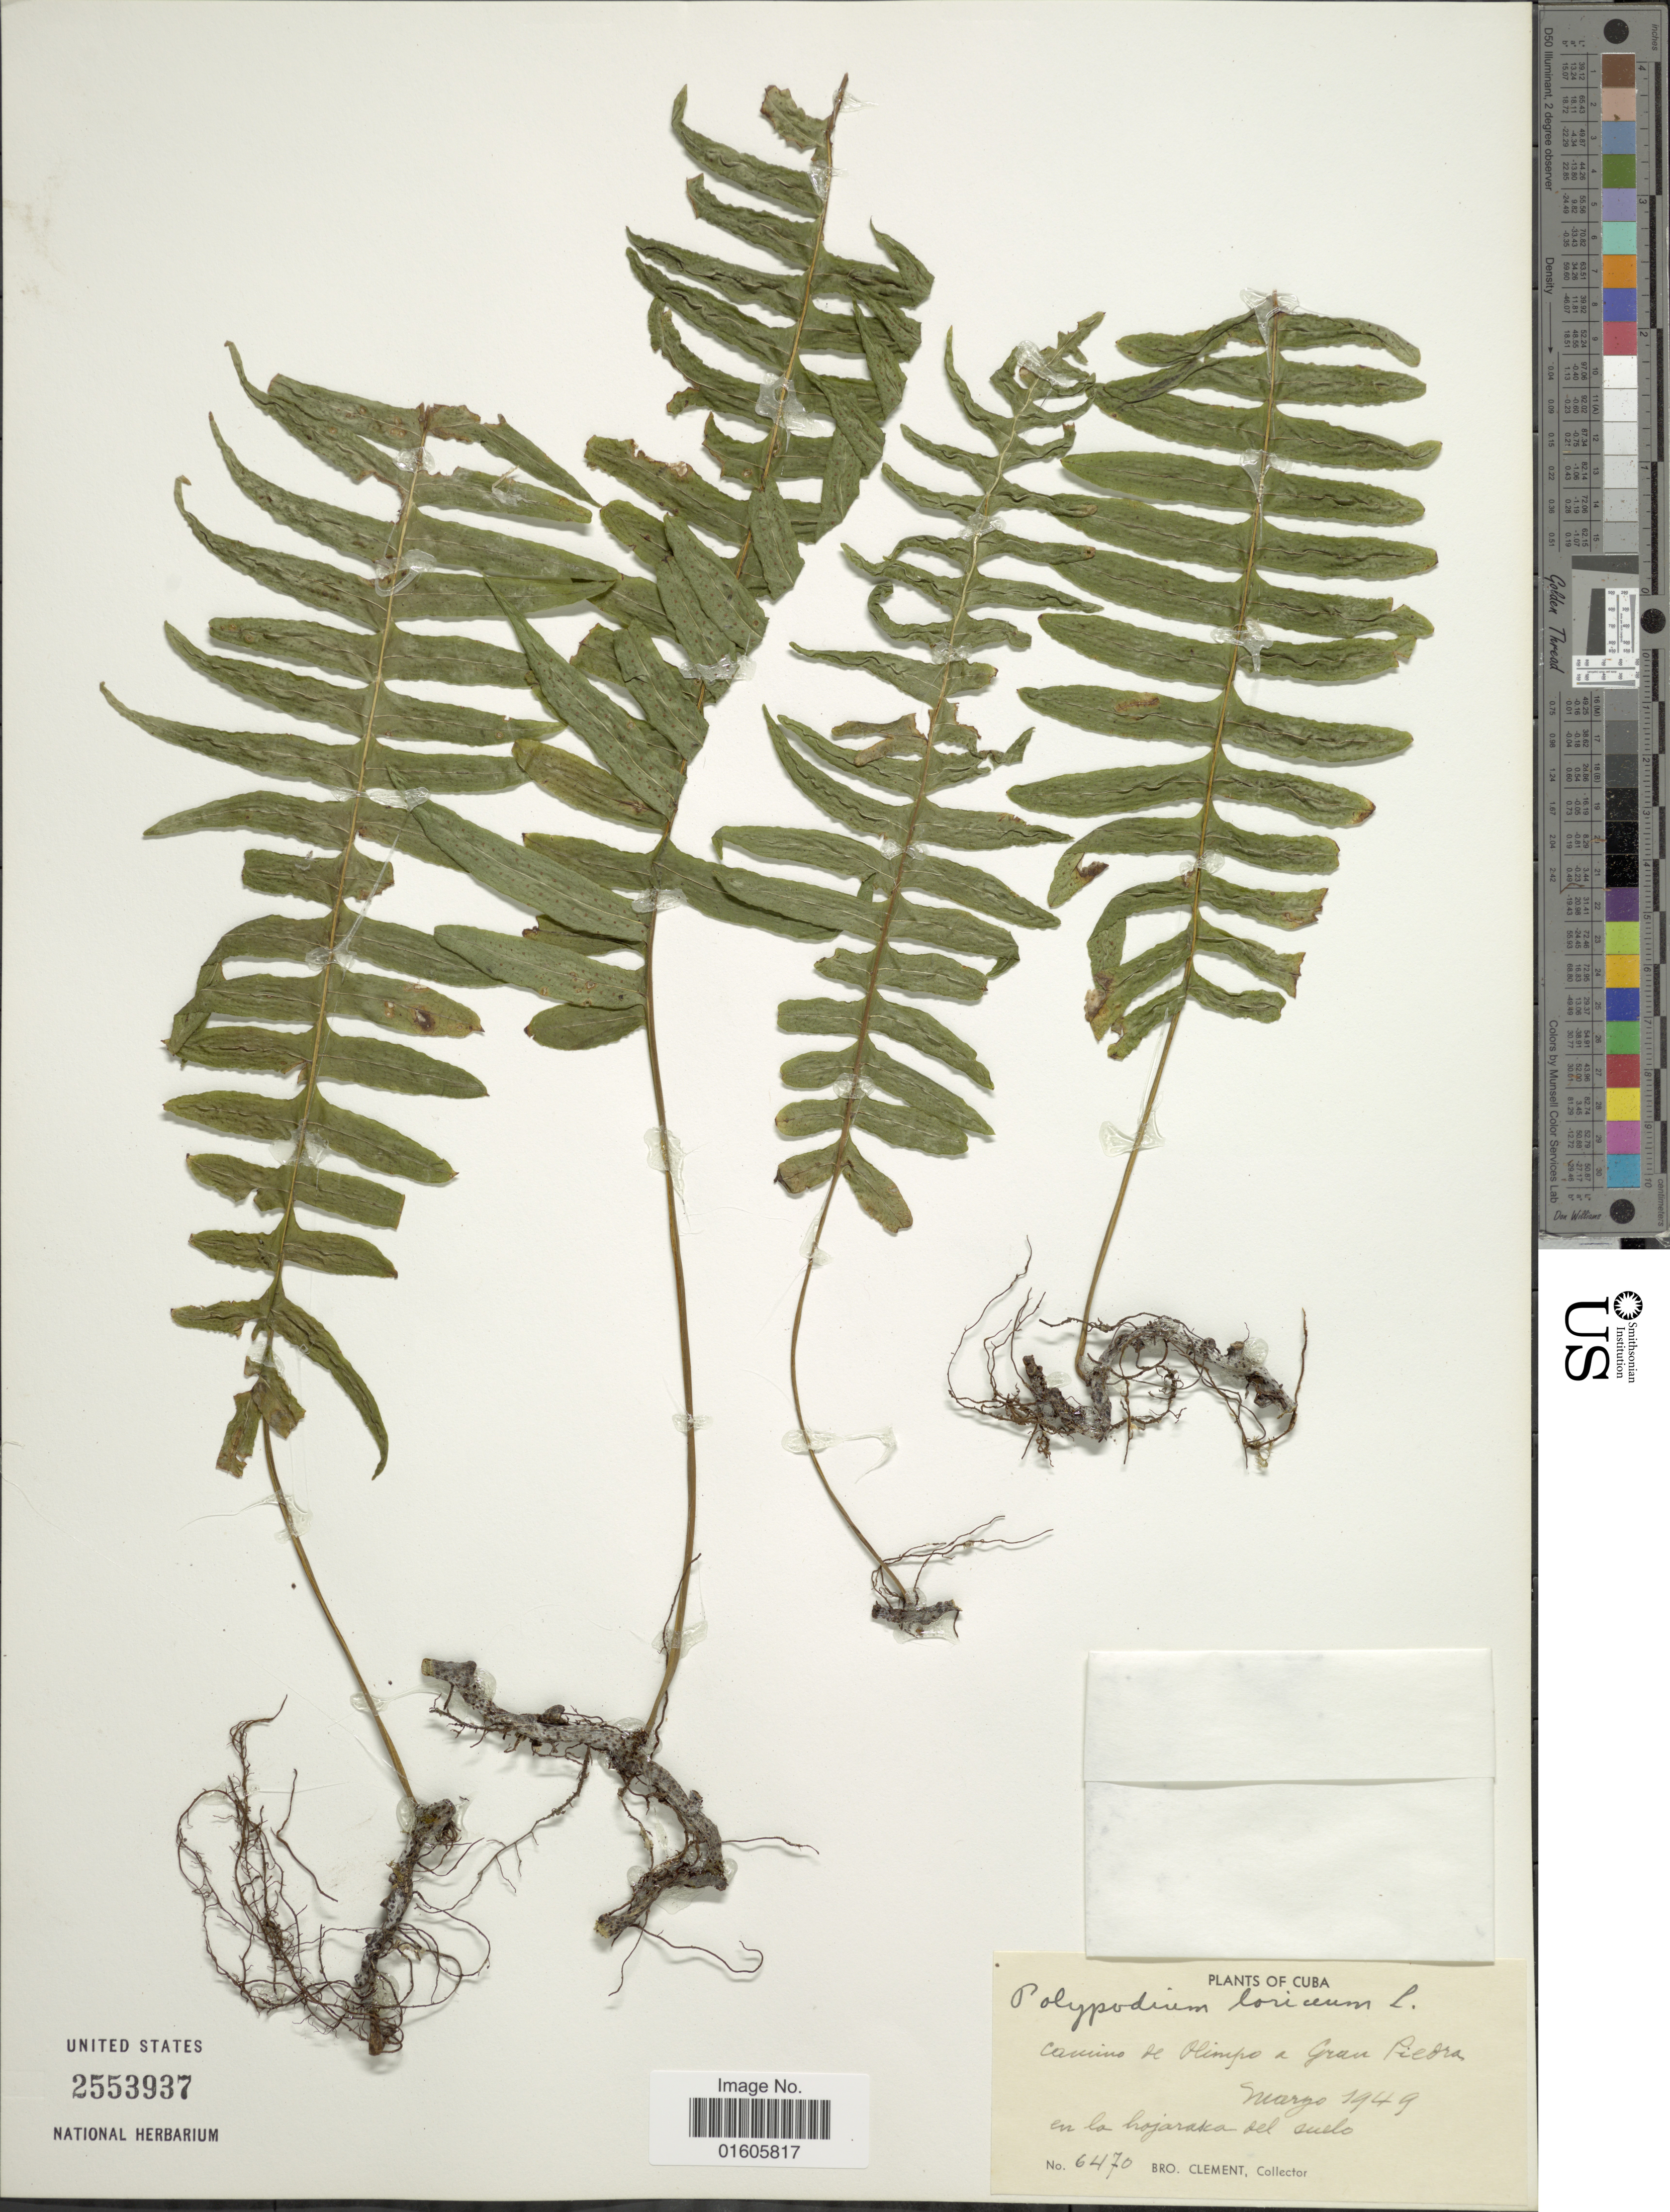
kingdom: Plantae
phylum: Tracheophyta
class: Polypodiopsida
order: Polypodiales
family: Polypodiaceae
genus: Serpocaulon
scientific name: Serpocaulon loriceum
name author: (L.) A.R. Sm.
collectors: B. Clement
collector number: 6470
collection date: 1949-03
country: Cuba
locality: Camino de Plimpo Gran Piedra.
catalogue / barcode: US 2553937